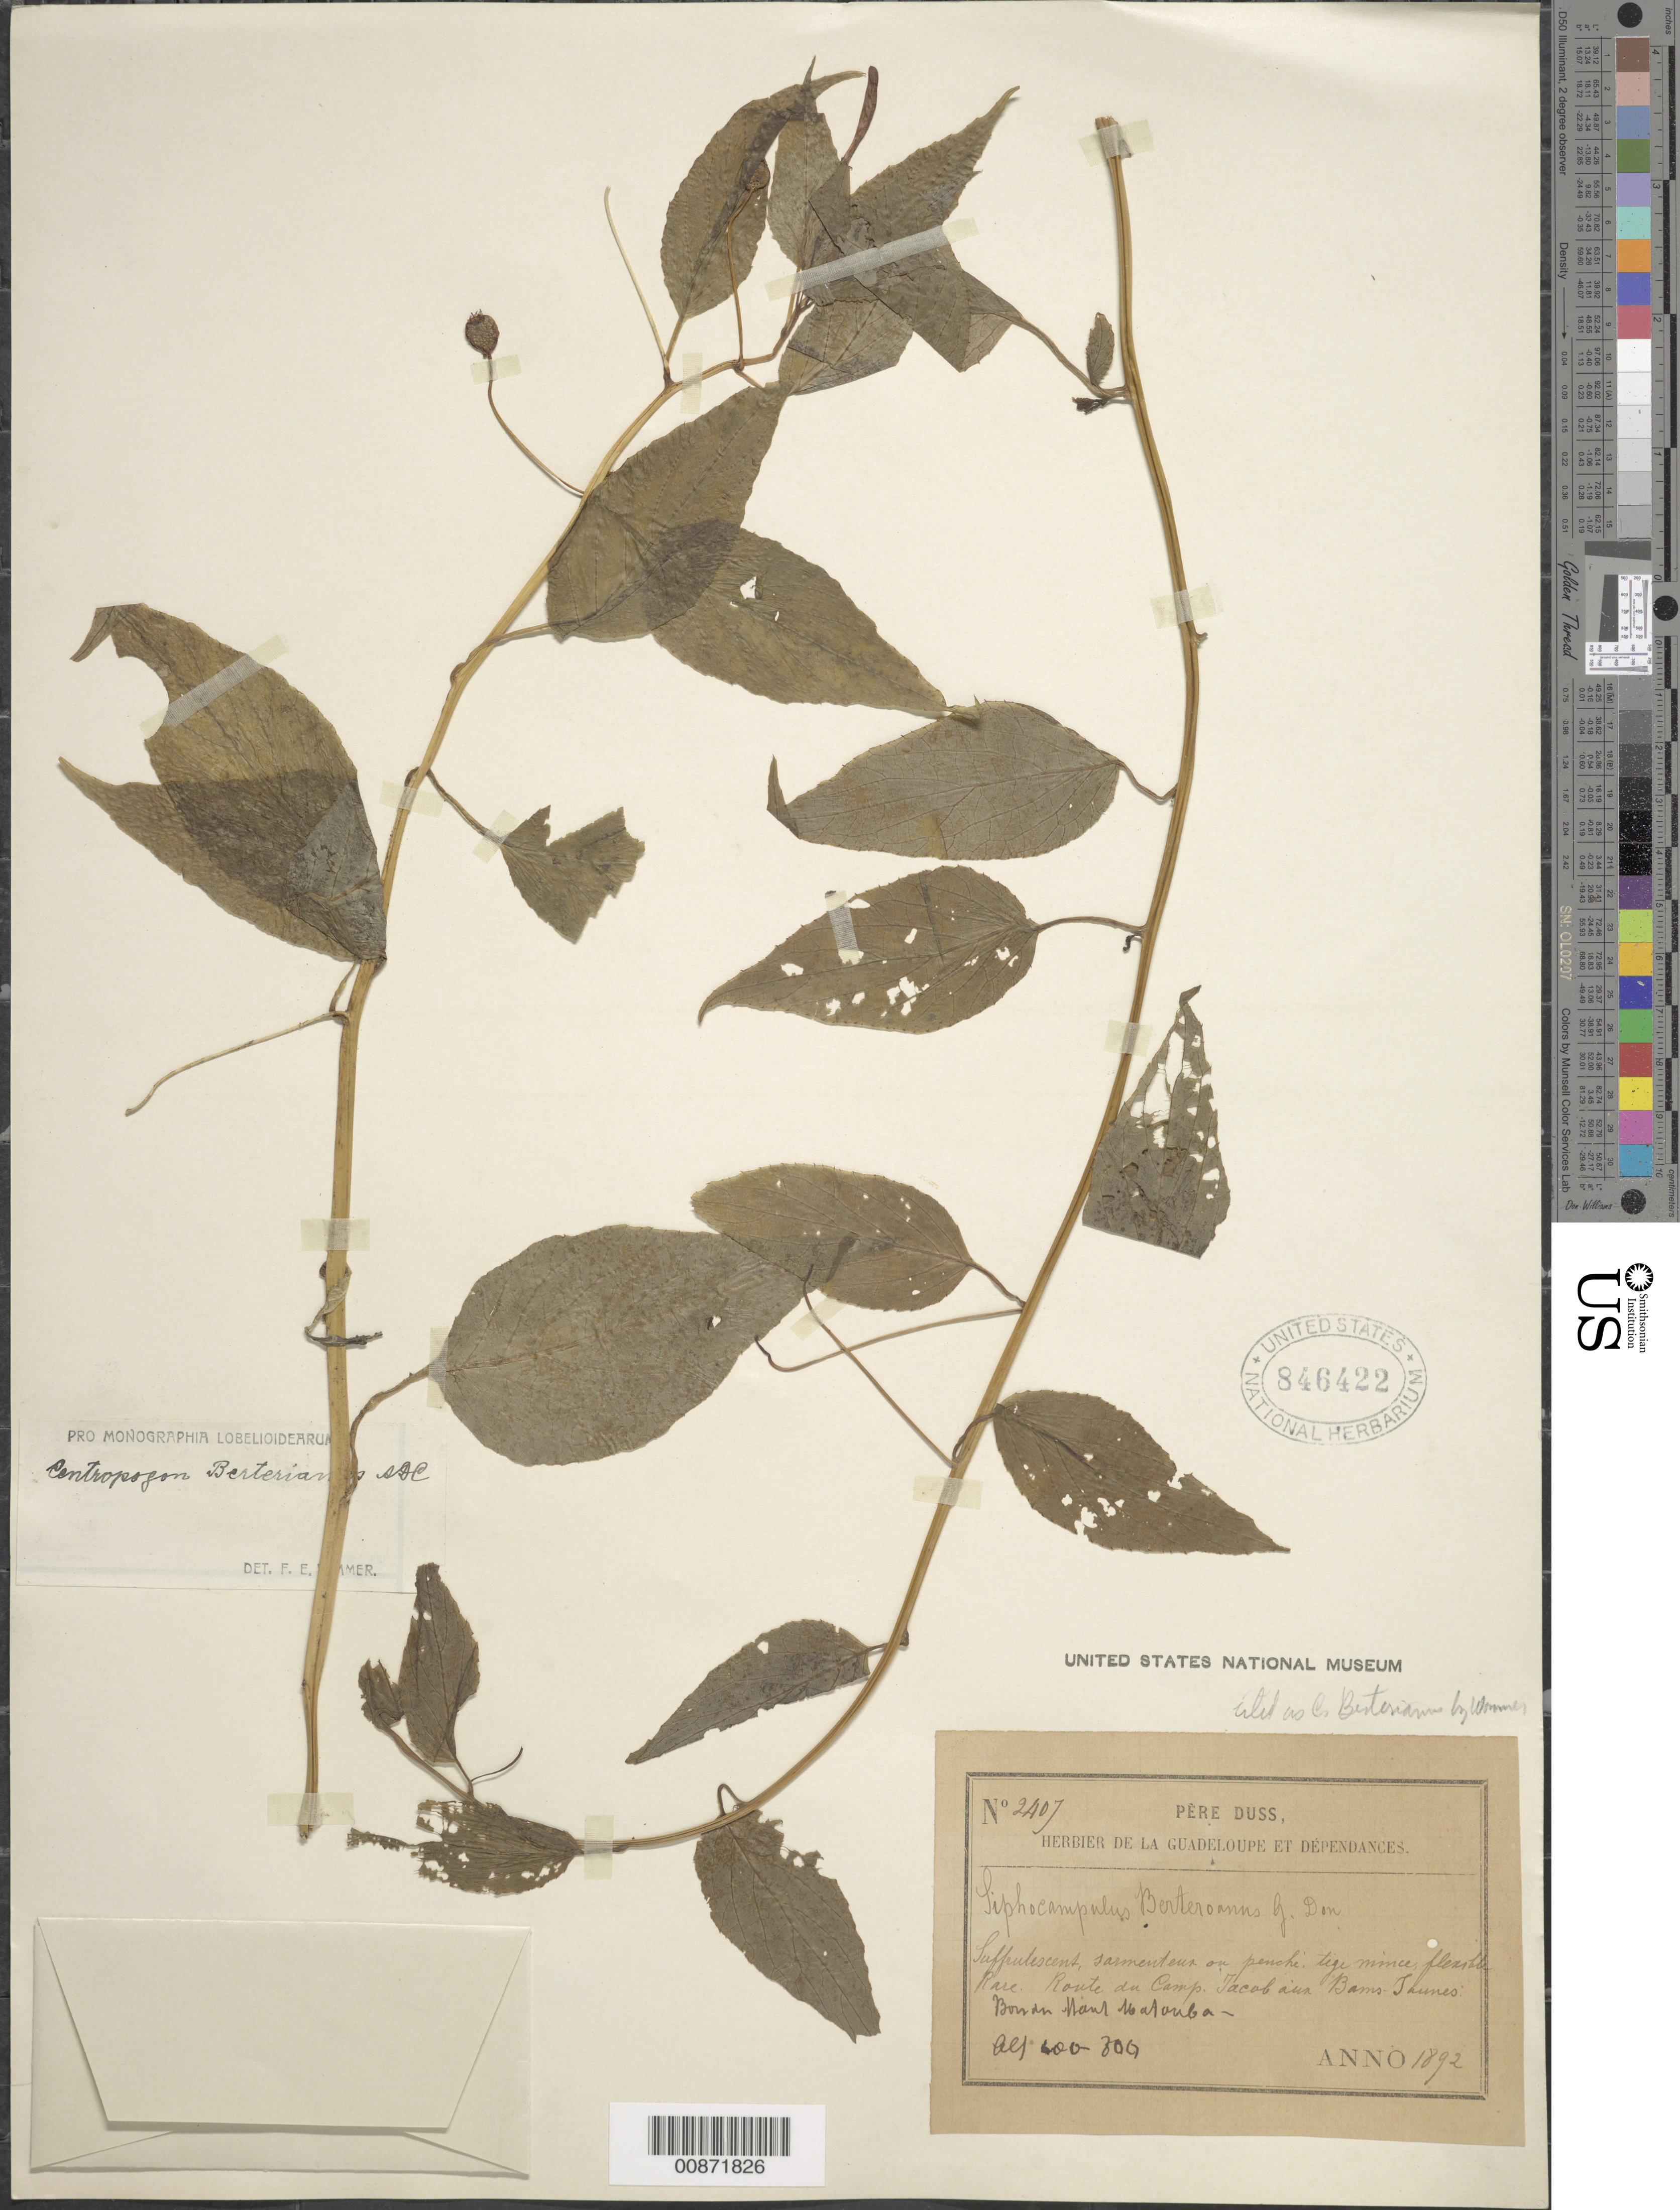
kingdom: Plantae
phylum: Tracheophyta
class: Magnoliopsida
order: Asterales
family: Campanulaceae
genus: Centropogon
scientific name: Centropogon berteroanus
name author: (Spreng.) DC.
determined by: Wimmer, F. E.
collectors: Père Duss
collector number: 2407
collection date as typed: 1892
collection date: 1892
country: Guadeloupe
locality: Route du Camp, Jacob area, Bains Jaunes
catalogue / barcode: US 846422